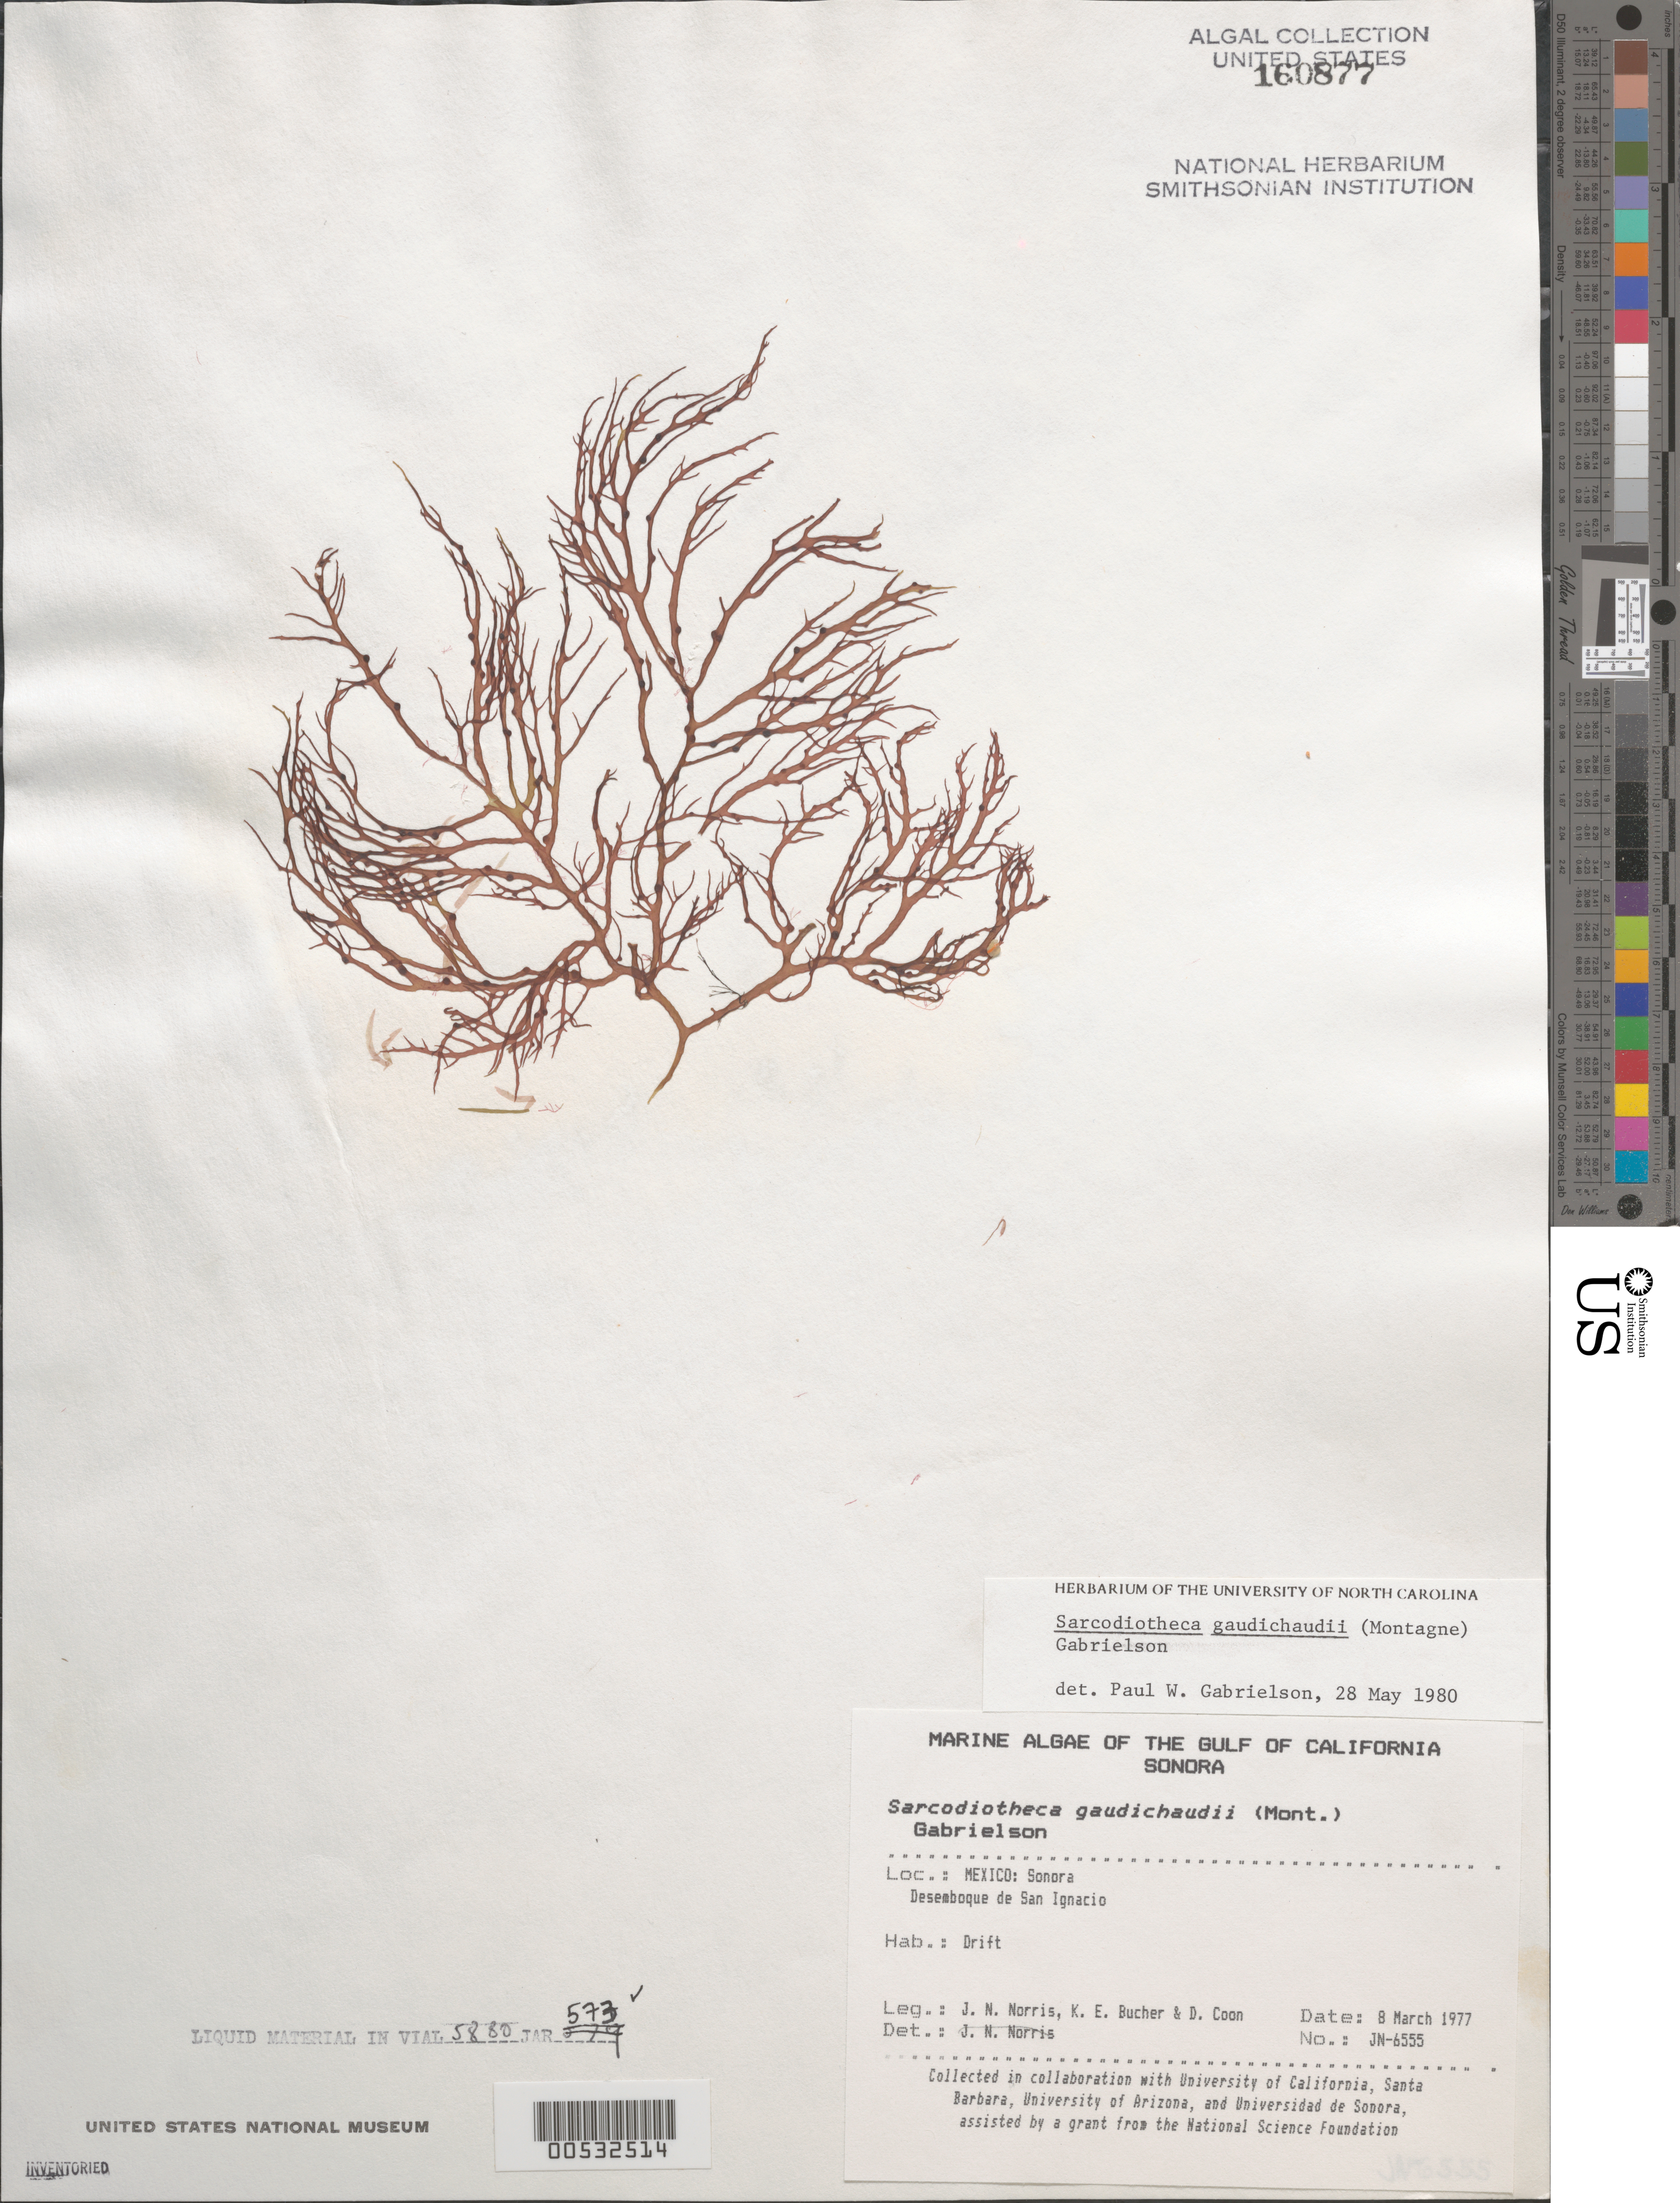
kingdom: Plantae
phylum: Rhodophyta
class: Florideophyceae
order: Gigartinales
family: Solieriaceae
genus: Sarcodiotheca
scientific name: Sarcodiotheca gaudichaudii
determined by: Gabrielson, P. W.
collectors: J. N. Norris, K. E. Bucher & D. Coon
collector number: JN-6555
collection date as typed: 08 Mar 1977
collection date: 1977-03-08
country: Mexico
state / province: Sonora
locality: Desemboque de San Ignacio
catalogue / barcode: US 160877